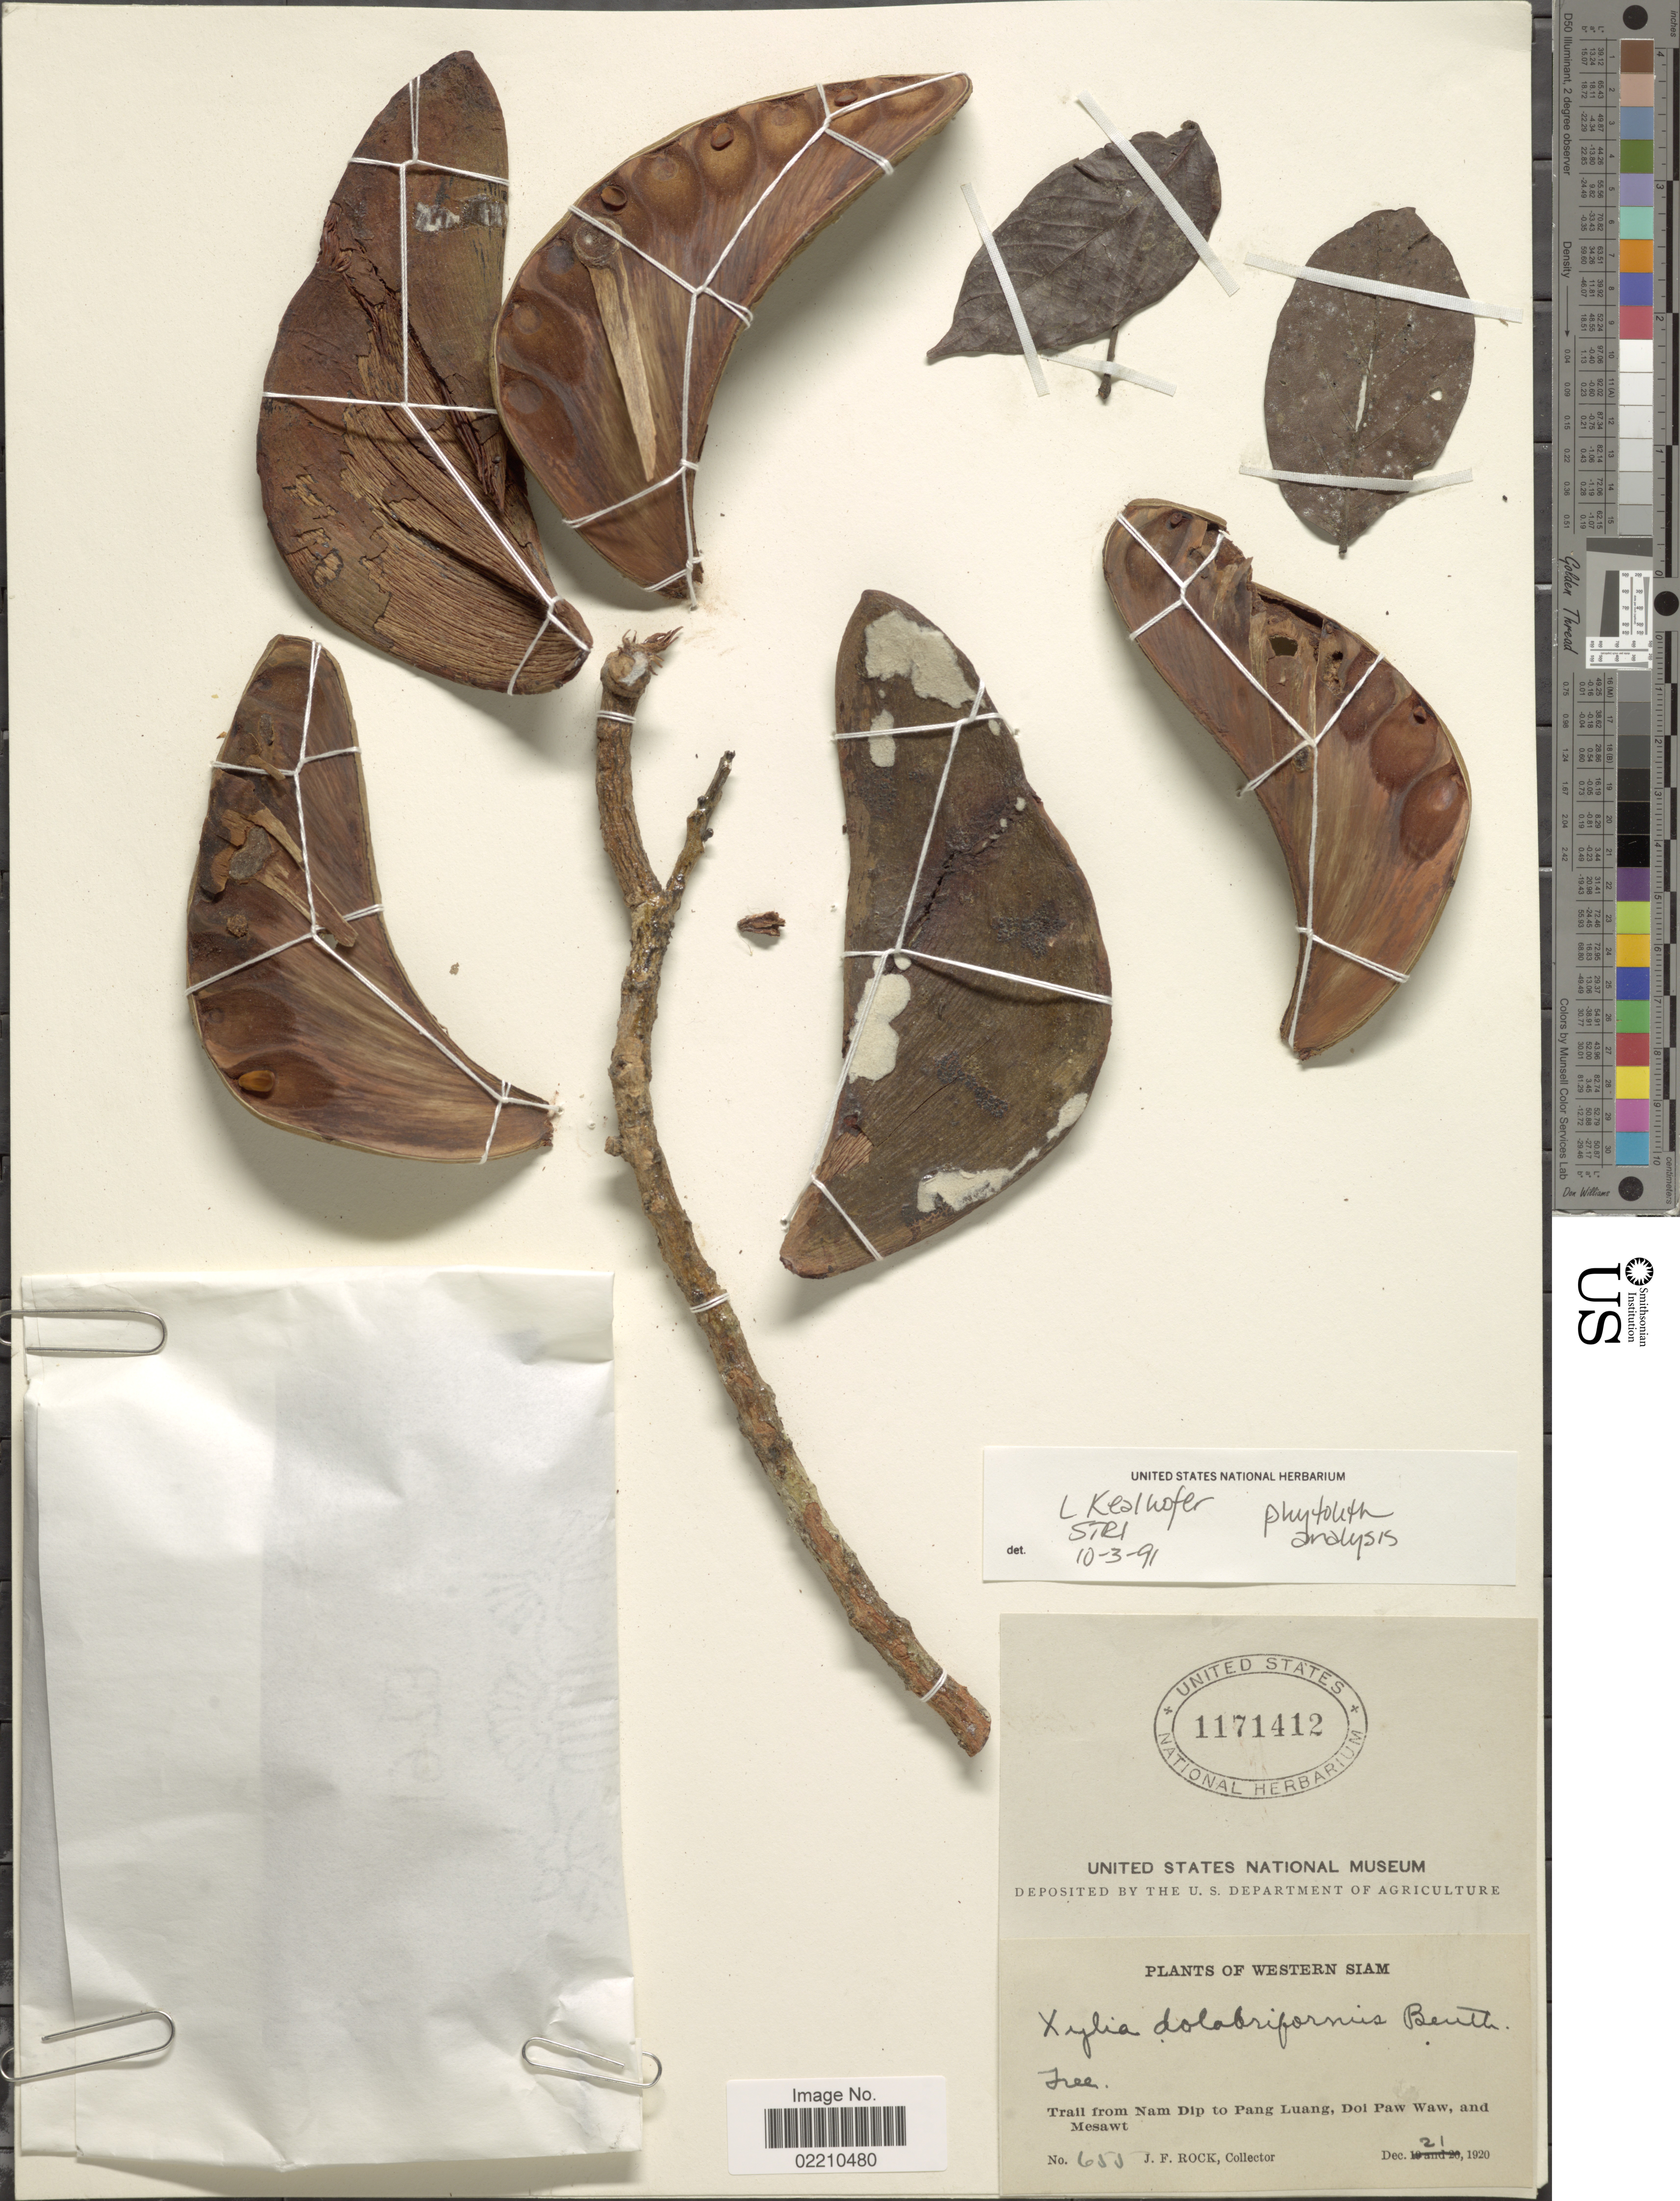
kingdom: Plantae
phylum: Tracheophyta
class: Magnoliopsida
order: Fabales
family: Fabaceae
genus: Xylia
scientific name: Xylia xylocarpa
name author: (Roxb.) W.L. Theob.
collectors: J. Rock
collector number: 655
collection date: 1920-12-21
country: Thailand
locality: Western Siam, Trail from Nam Dip to Pang Luang, Doi Paw Waw, and Nesawt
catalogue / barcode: US 1171412